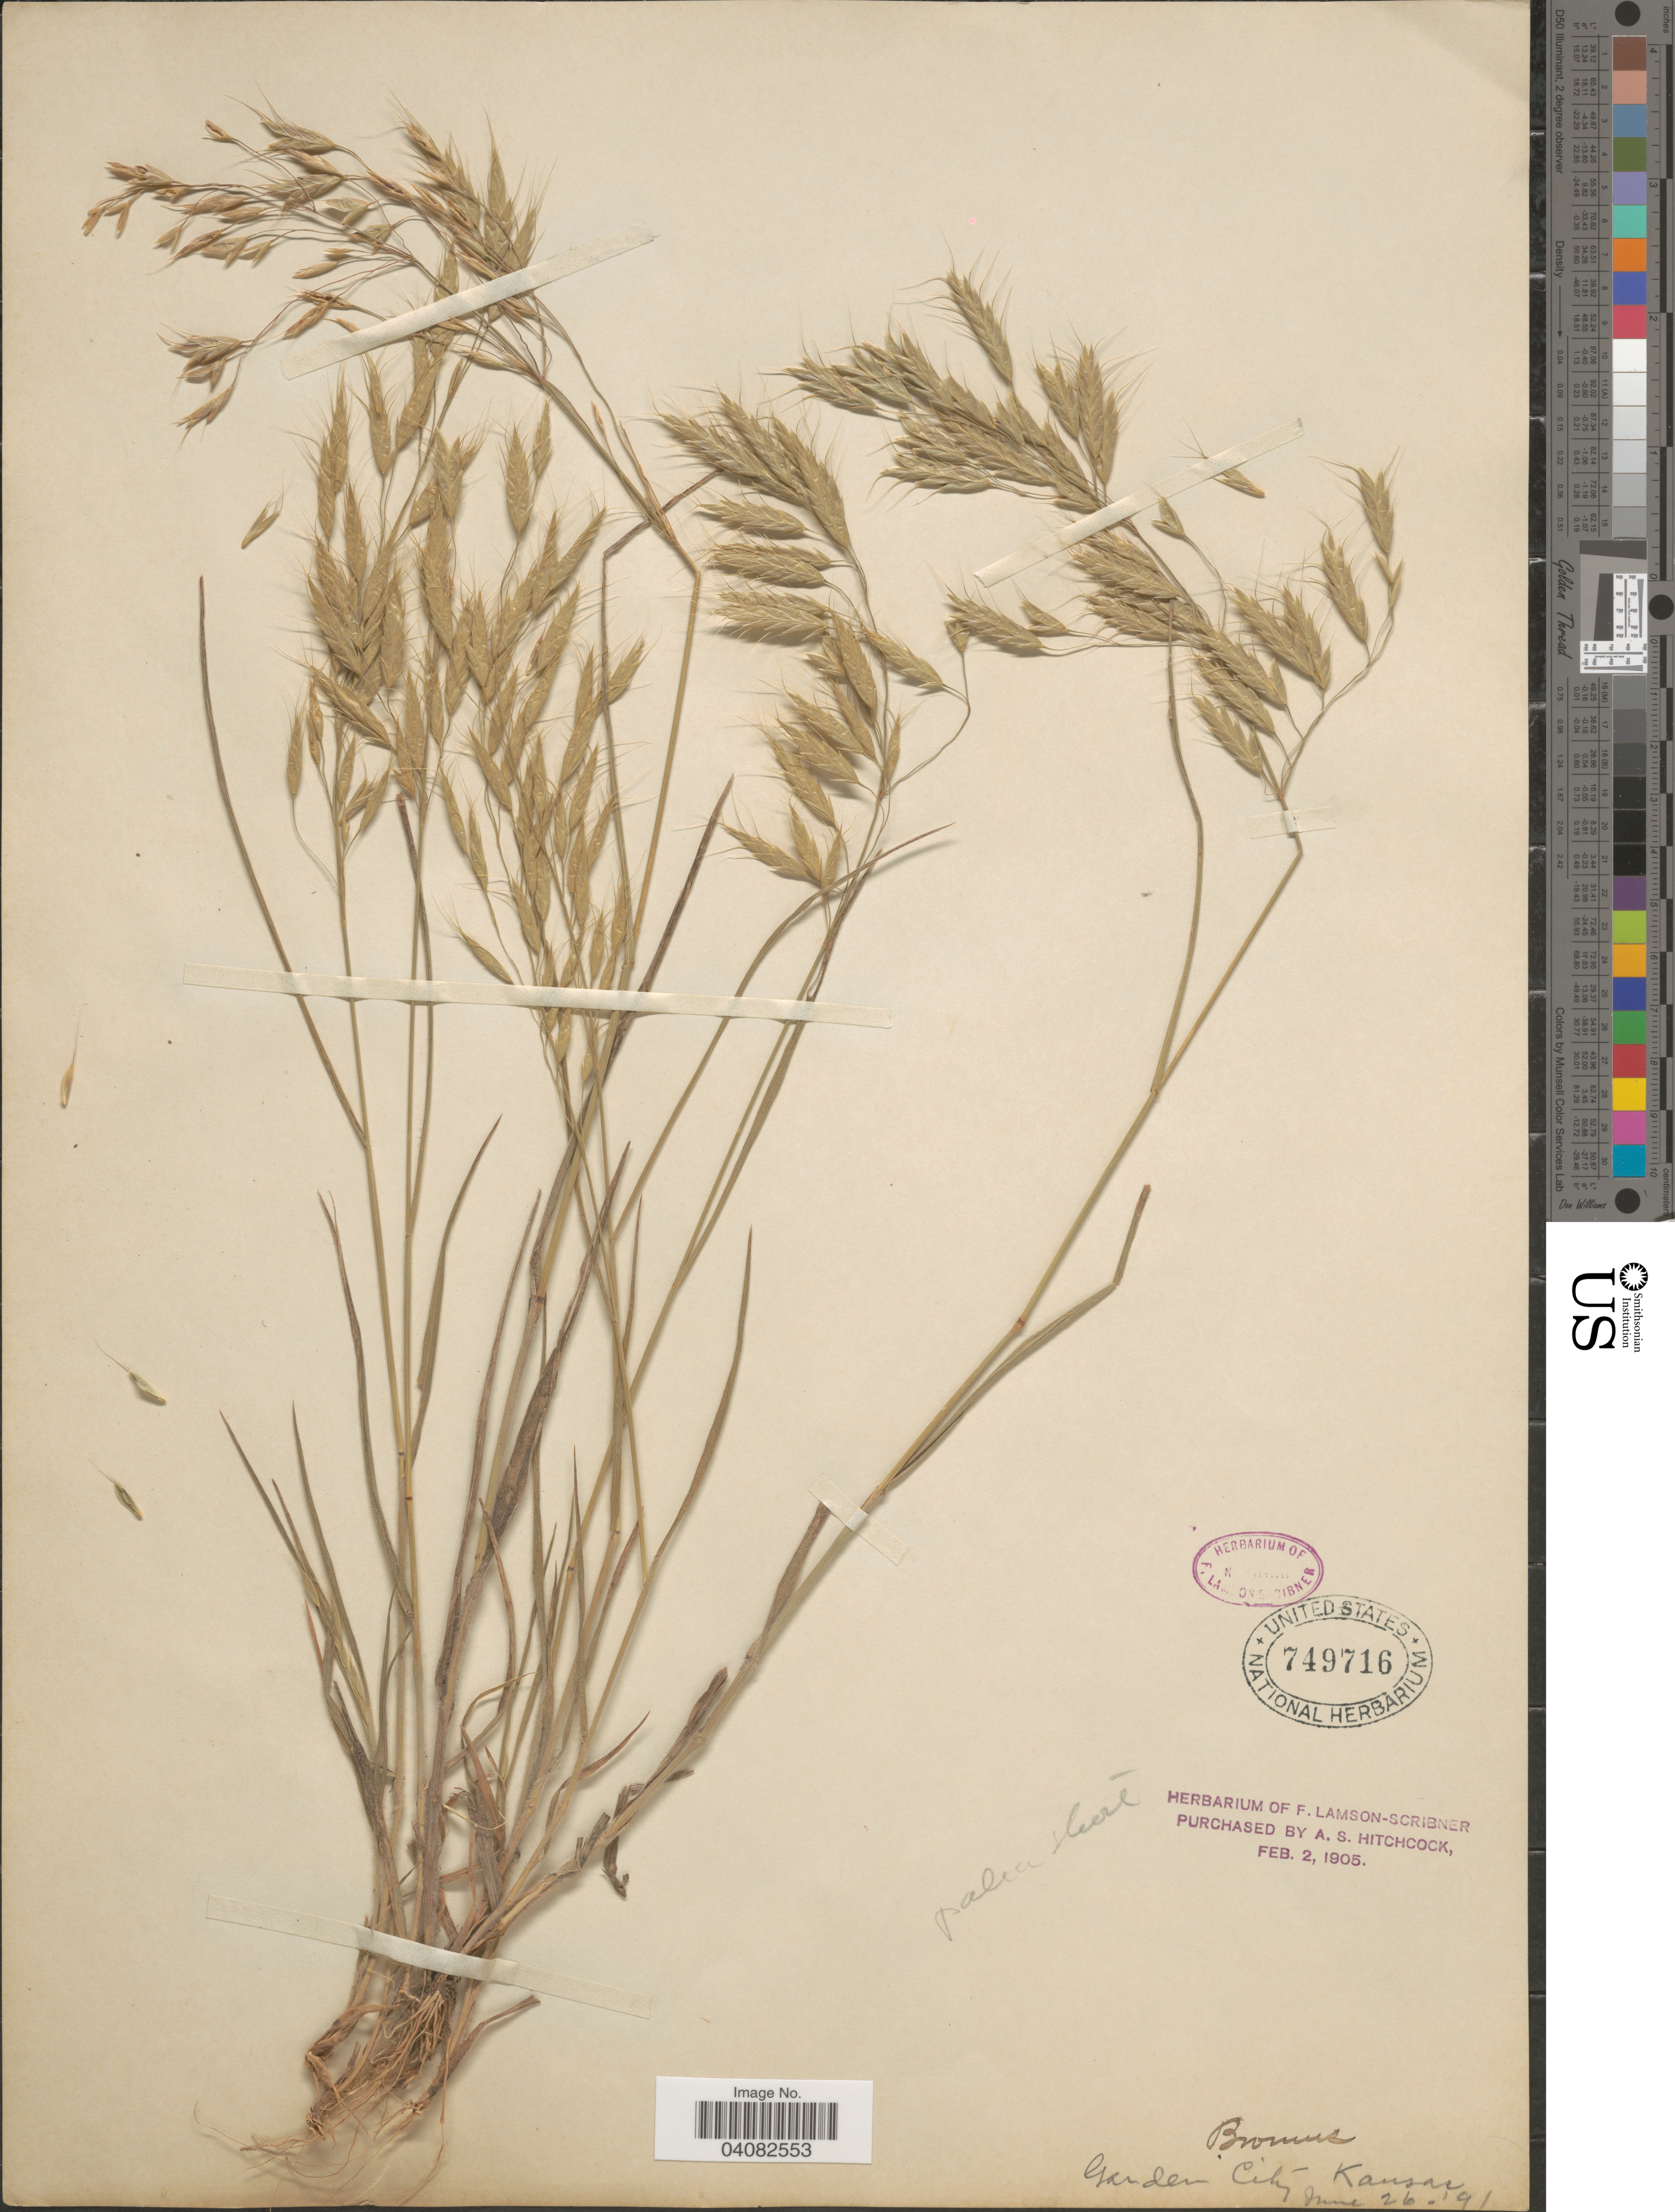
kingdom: Plantae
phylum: Tracheophyta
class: Liliopsida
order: Poales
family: Poaceae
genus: Bromus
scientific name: Bromus japonicus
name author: Houtt.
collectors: ex herb. F. Lamson Scribner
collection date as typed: Transcribed d/m/y: 26/6/91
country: United States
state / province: Kansas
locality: Garden City.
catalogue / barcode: US 749716